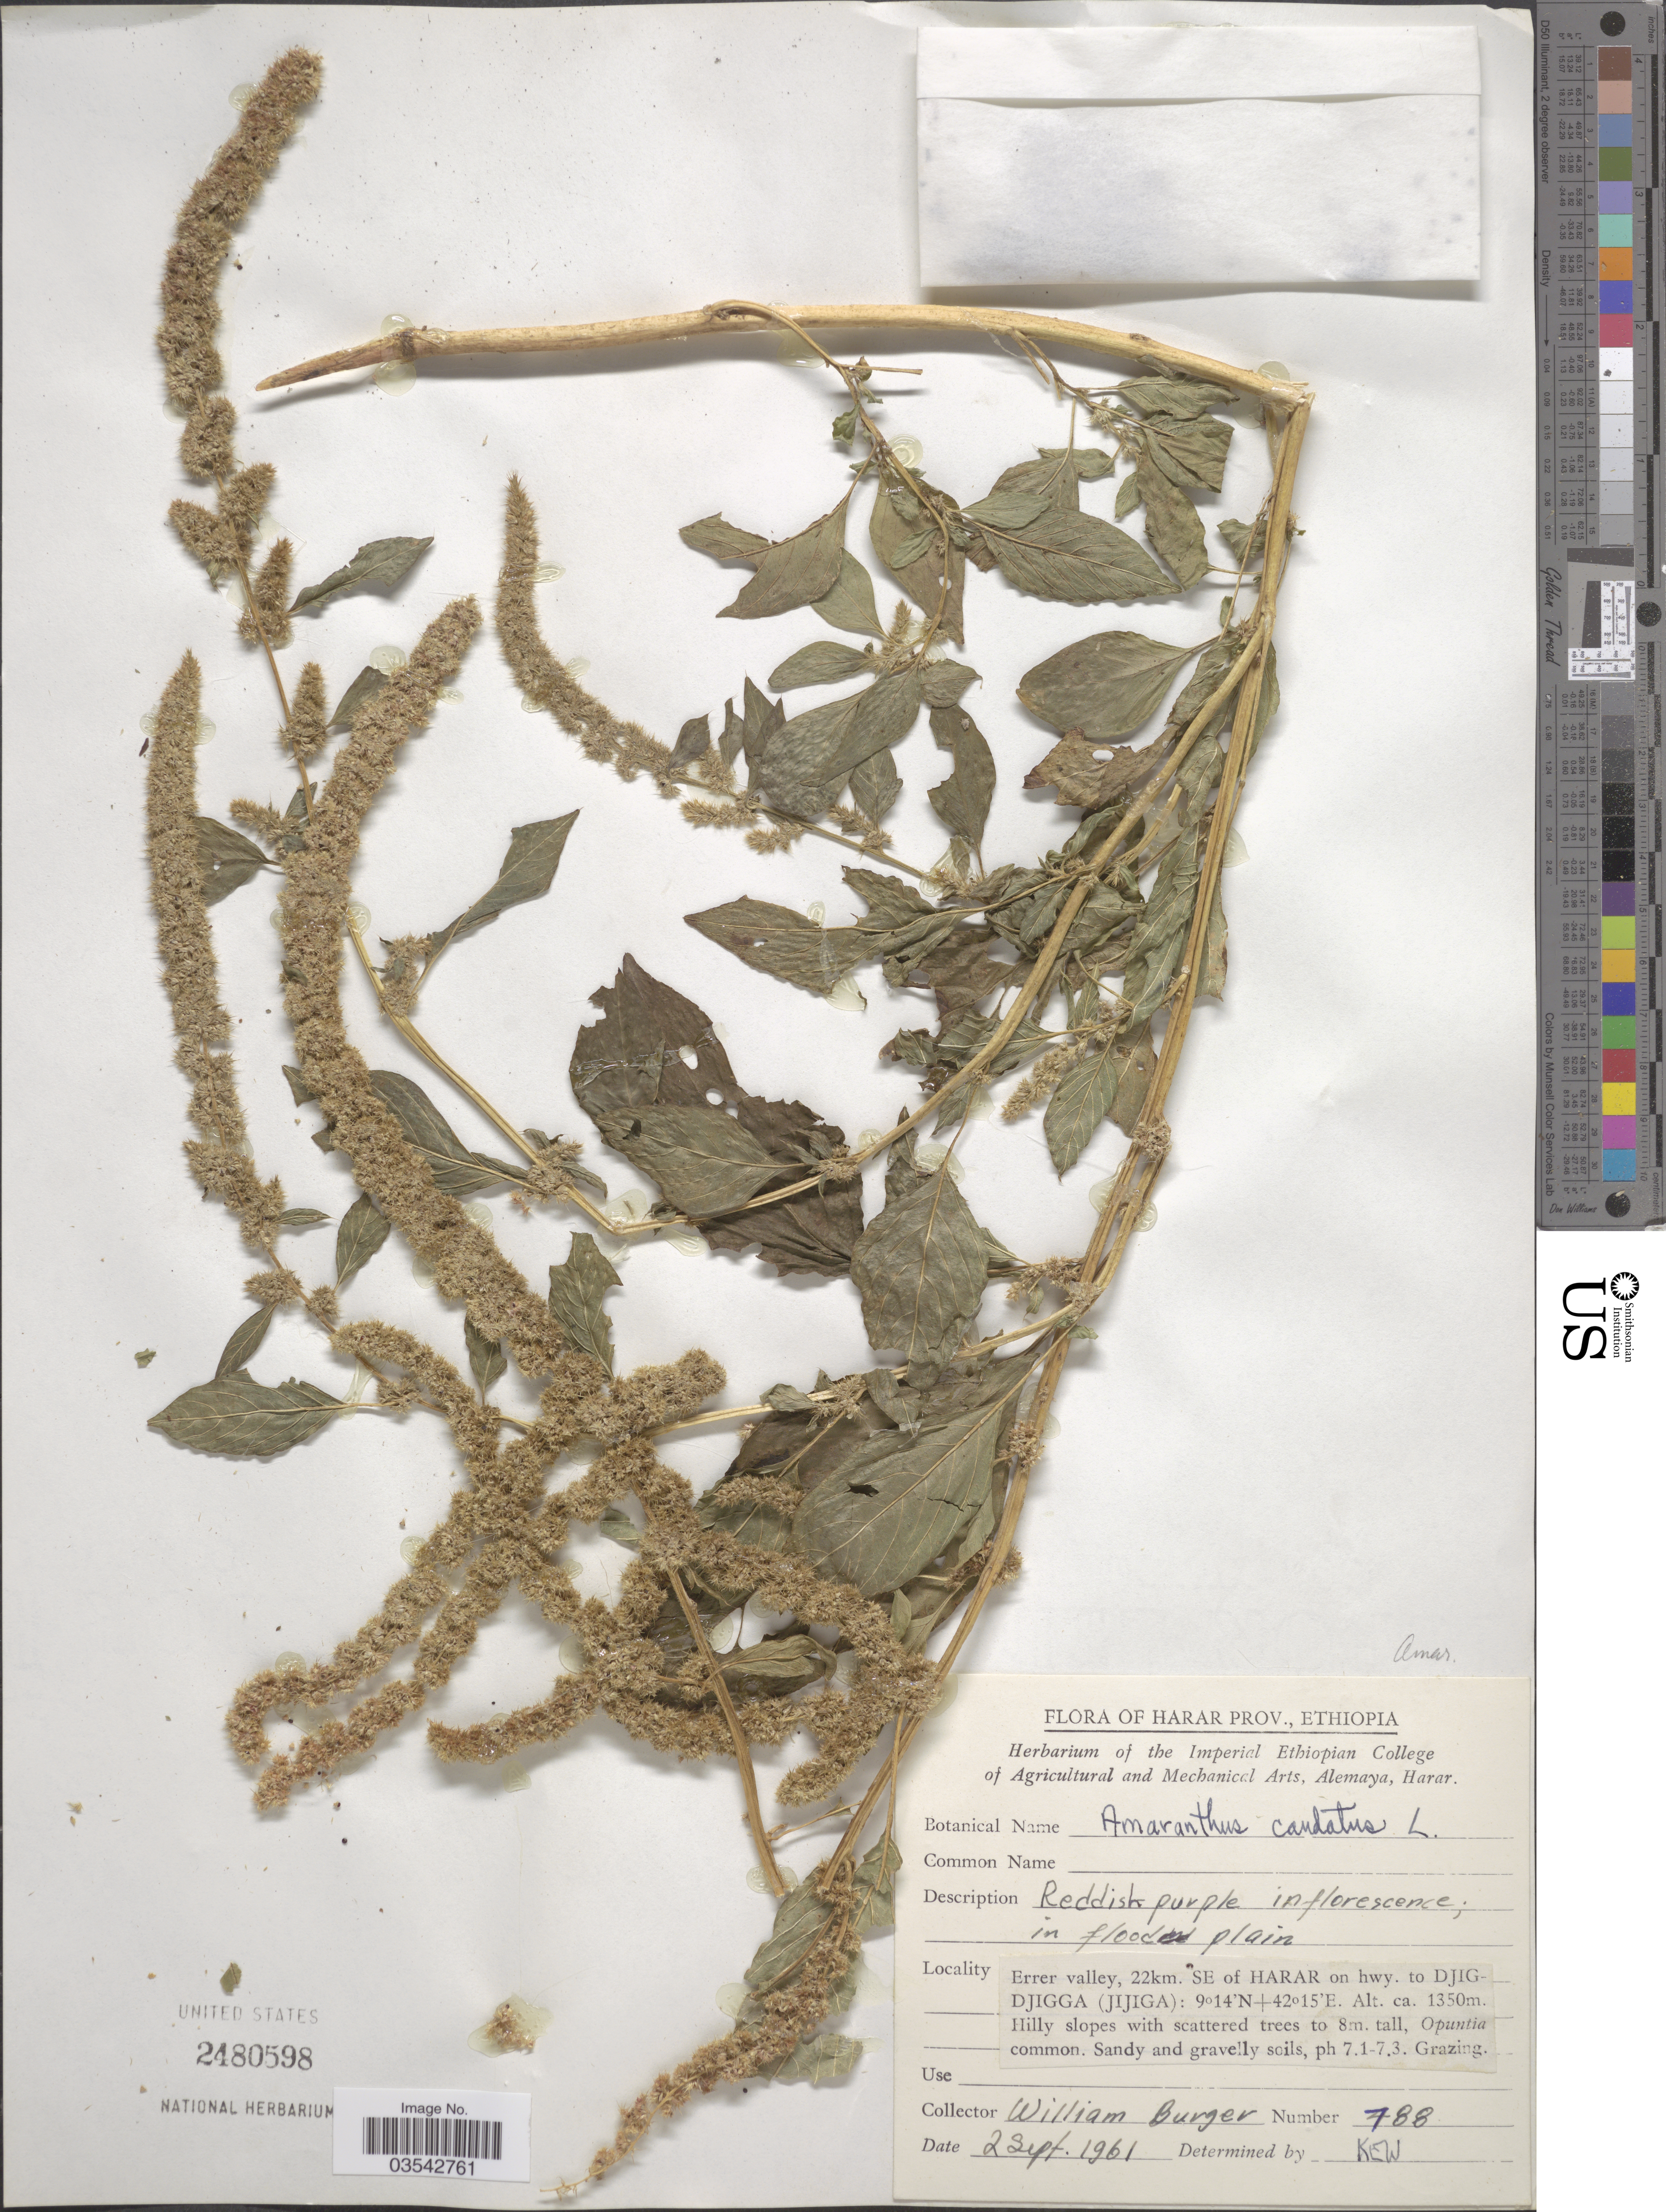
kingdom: Plantae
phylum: Tracheophyta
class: Magnoliopsida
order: Caryophyllales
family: Amaranthaceae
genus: Amaranthus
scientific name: Amaranthus caudatus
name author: L.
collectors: W. Burger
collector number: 788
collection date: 1961-09-02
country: Ethiopia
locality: Harar Prov. Errer valley, 22km. SE of Harar on hwy. to Djigdjigga (Jijiga).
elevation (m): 1350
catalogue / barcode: US 2480598